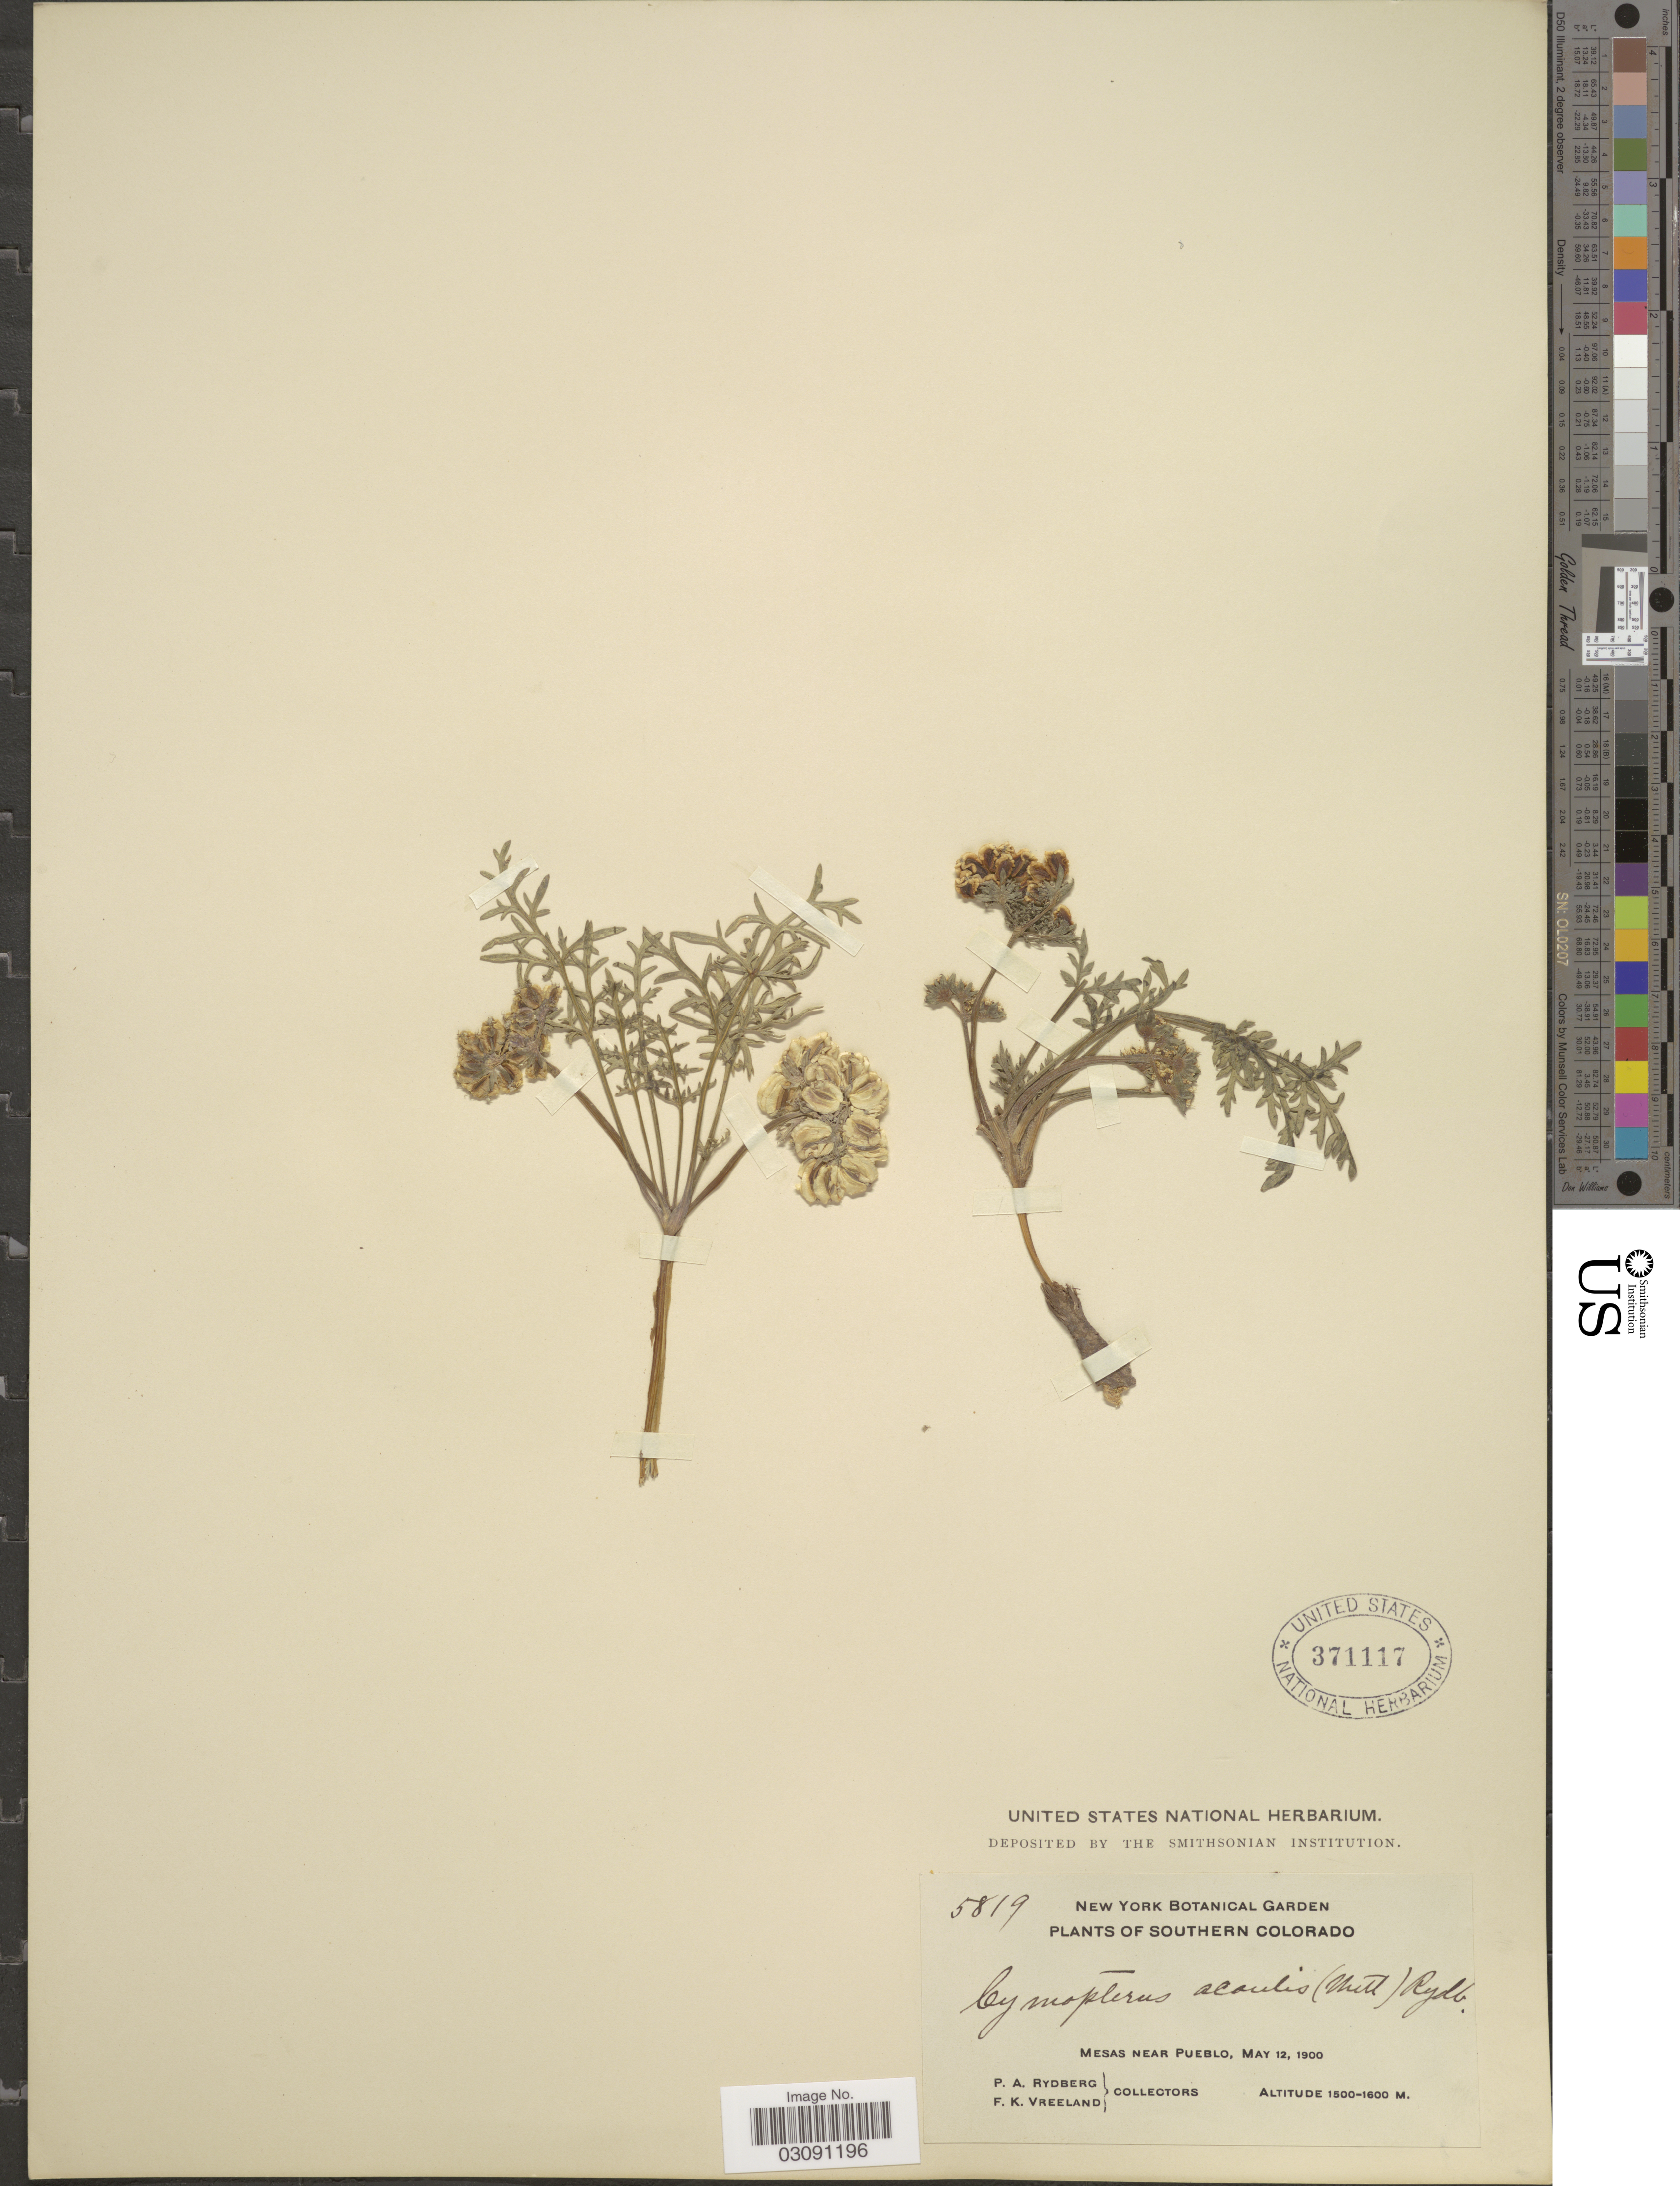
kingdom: Plantae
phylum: Tracheophyta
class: Magnoliopsida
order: Apiales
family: Apiaceae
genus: Cymopterus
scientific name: Cymopterus acaulis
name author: (Pursh) Raf.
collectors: P. A. Rydberg & F. Vreeland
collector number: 5819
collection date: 1900-05-12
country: United States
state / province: Colorado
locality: Southern Colorado, Mesas near Pueblo.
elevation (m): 1500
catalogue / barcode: US 371117